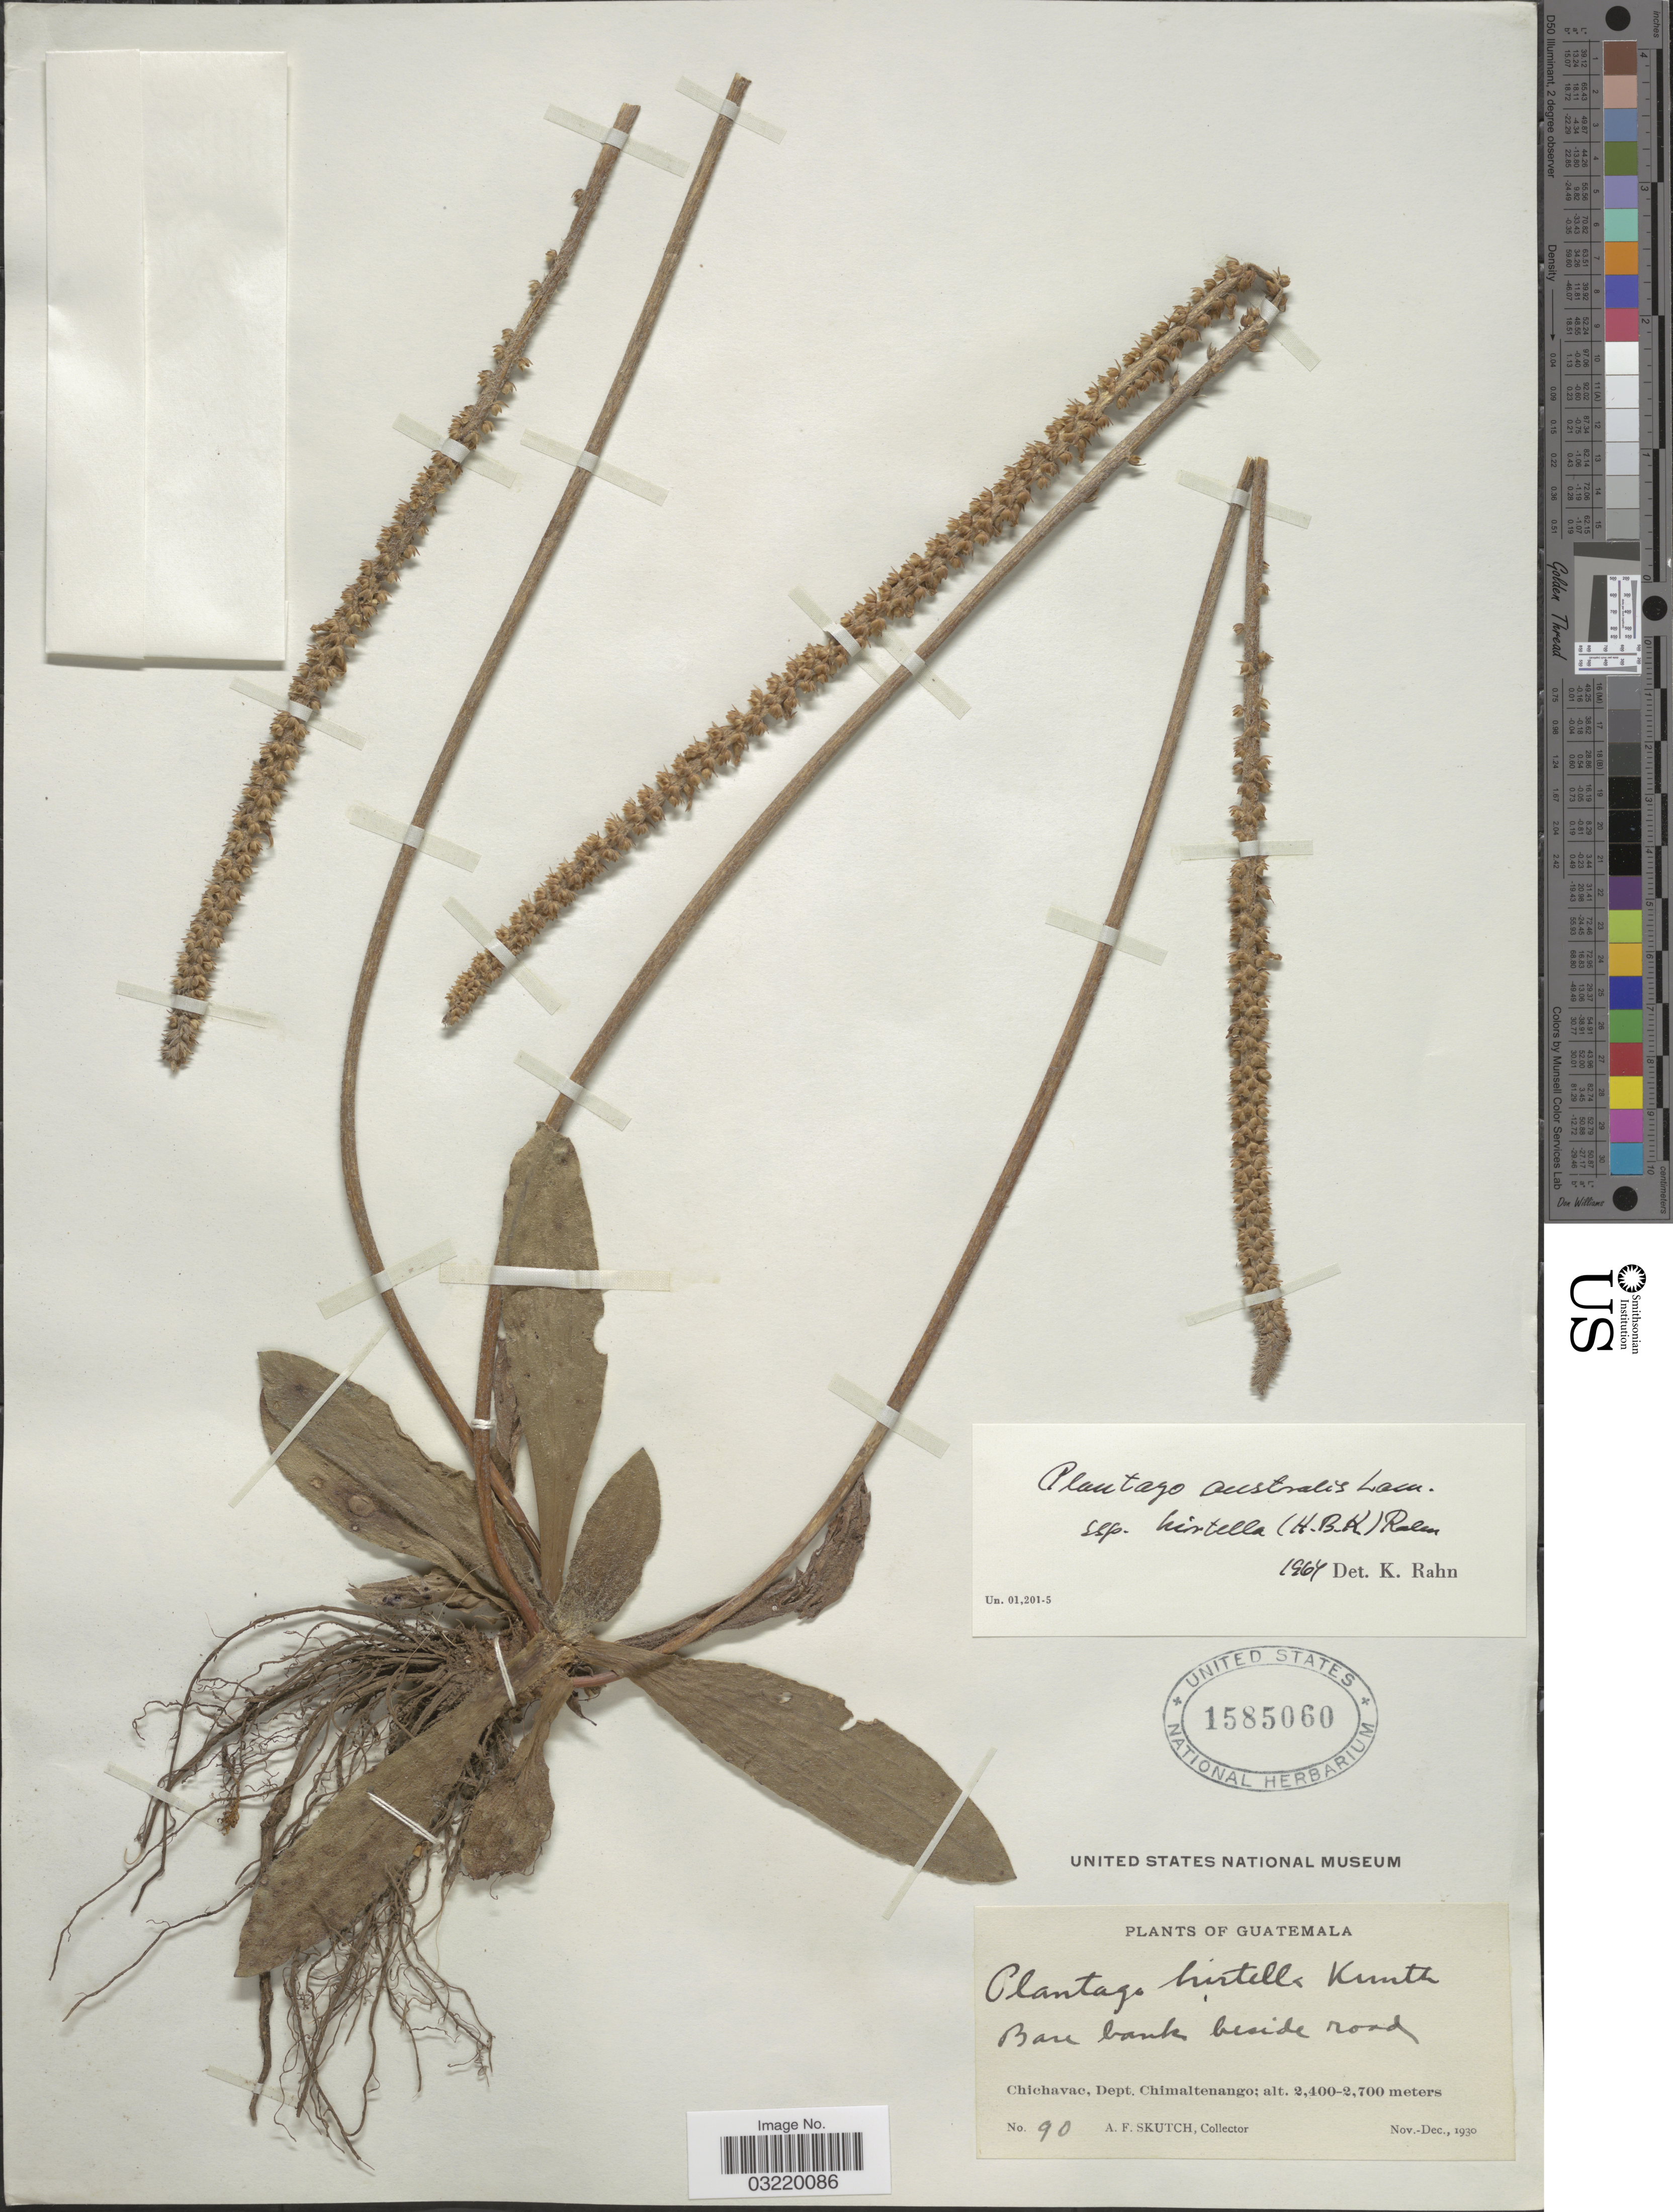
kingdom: Plantae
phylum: Tracheophyta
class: Magnoliopsida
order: Lamiales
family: Plantaginaceae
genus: Plantago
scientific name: Plantago australis subsp. hirtella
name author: (Kunth) Rahn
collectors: A. F. Skutch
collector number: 90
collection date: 1930-11/1930-12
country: Guatemala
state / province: Chimaltenango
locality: Chichavac, Dept. Chimaltenango.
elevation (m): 2400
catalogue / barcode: US 1585060